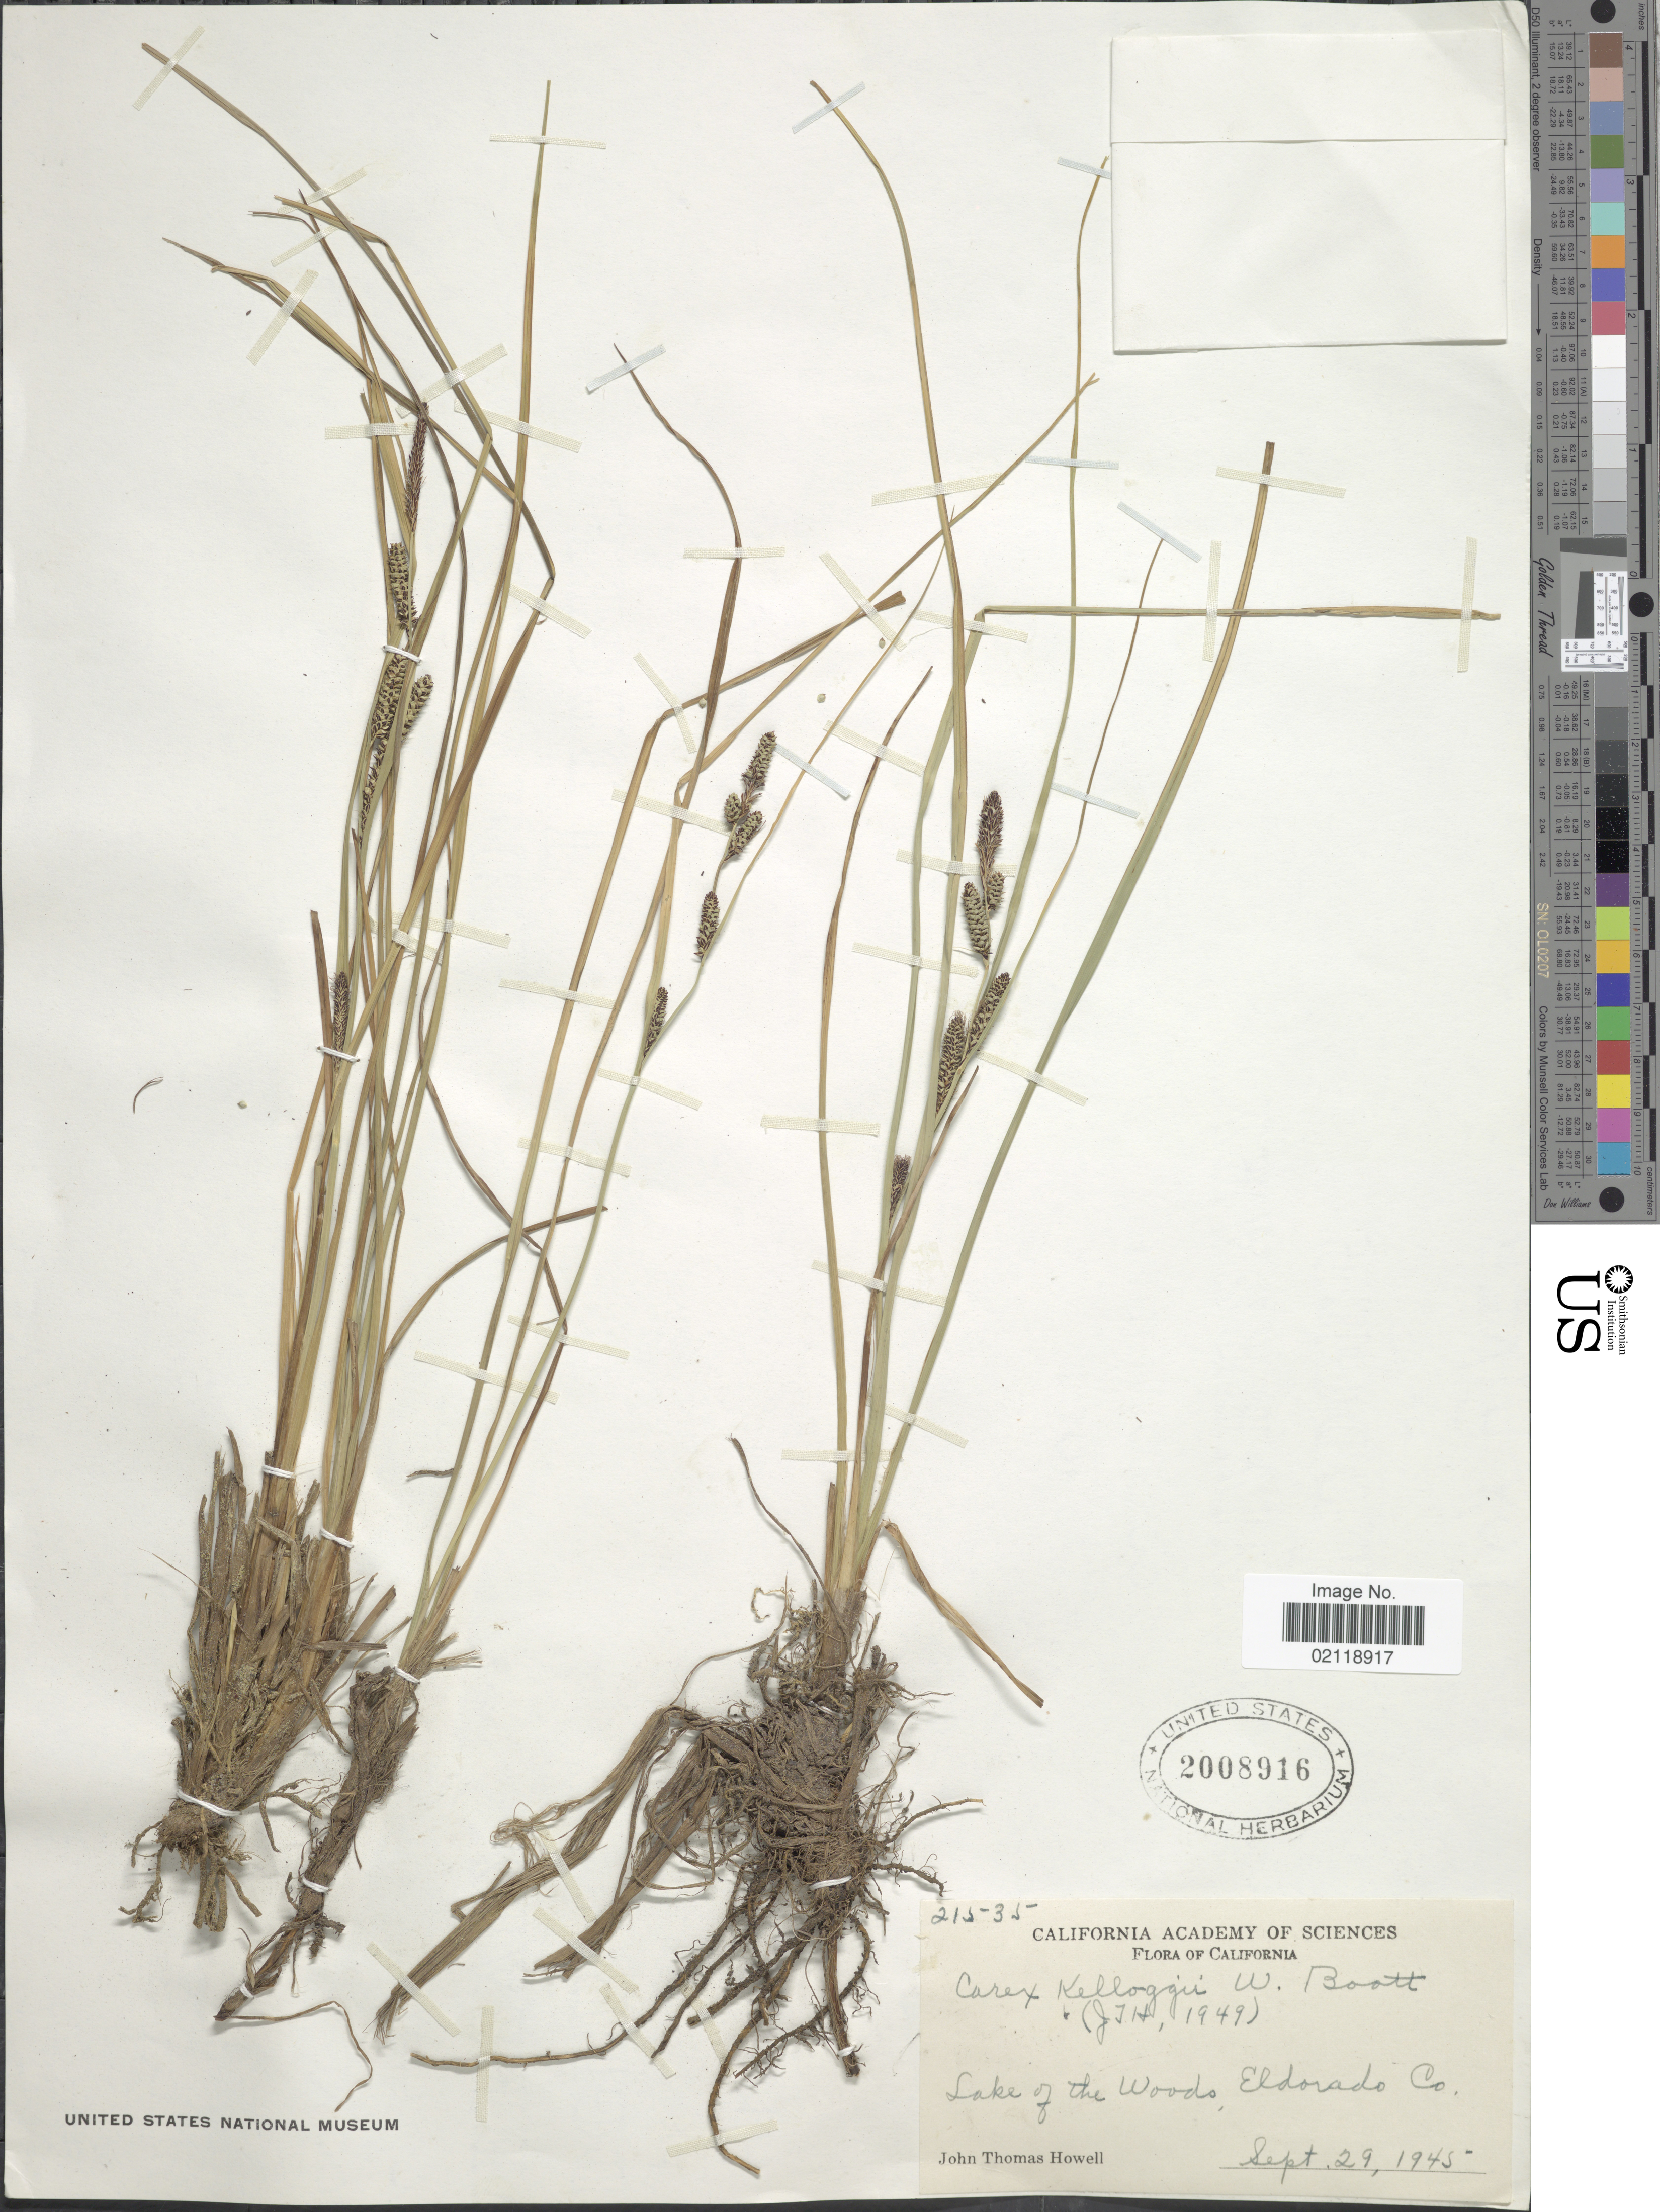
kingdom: Plantae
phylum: Tracheophyta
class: Liliopsida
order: Poales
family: Cyperaceae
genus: Carex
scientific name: Carex kelloggii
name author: W. Boott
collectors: J. T. Howell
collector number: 21535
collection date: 1945-09-29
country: United States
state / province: California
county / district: El Dorado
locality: Lake of the Woods Eldorado Co.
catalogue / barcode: US 2008916